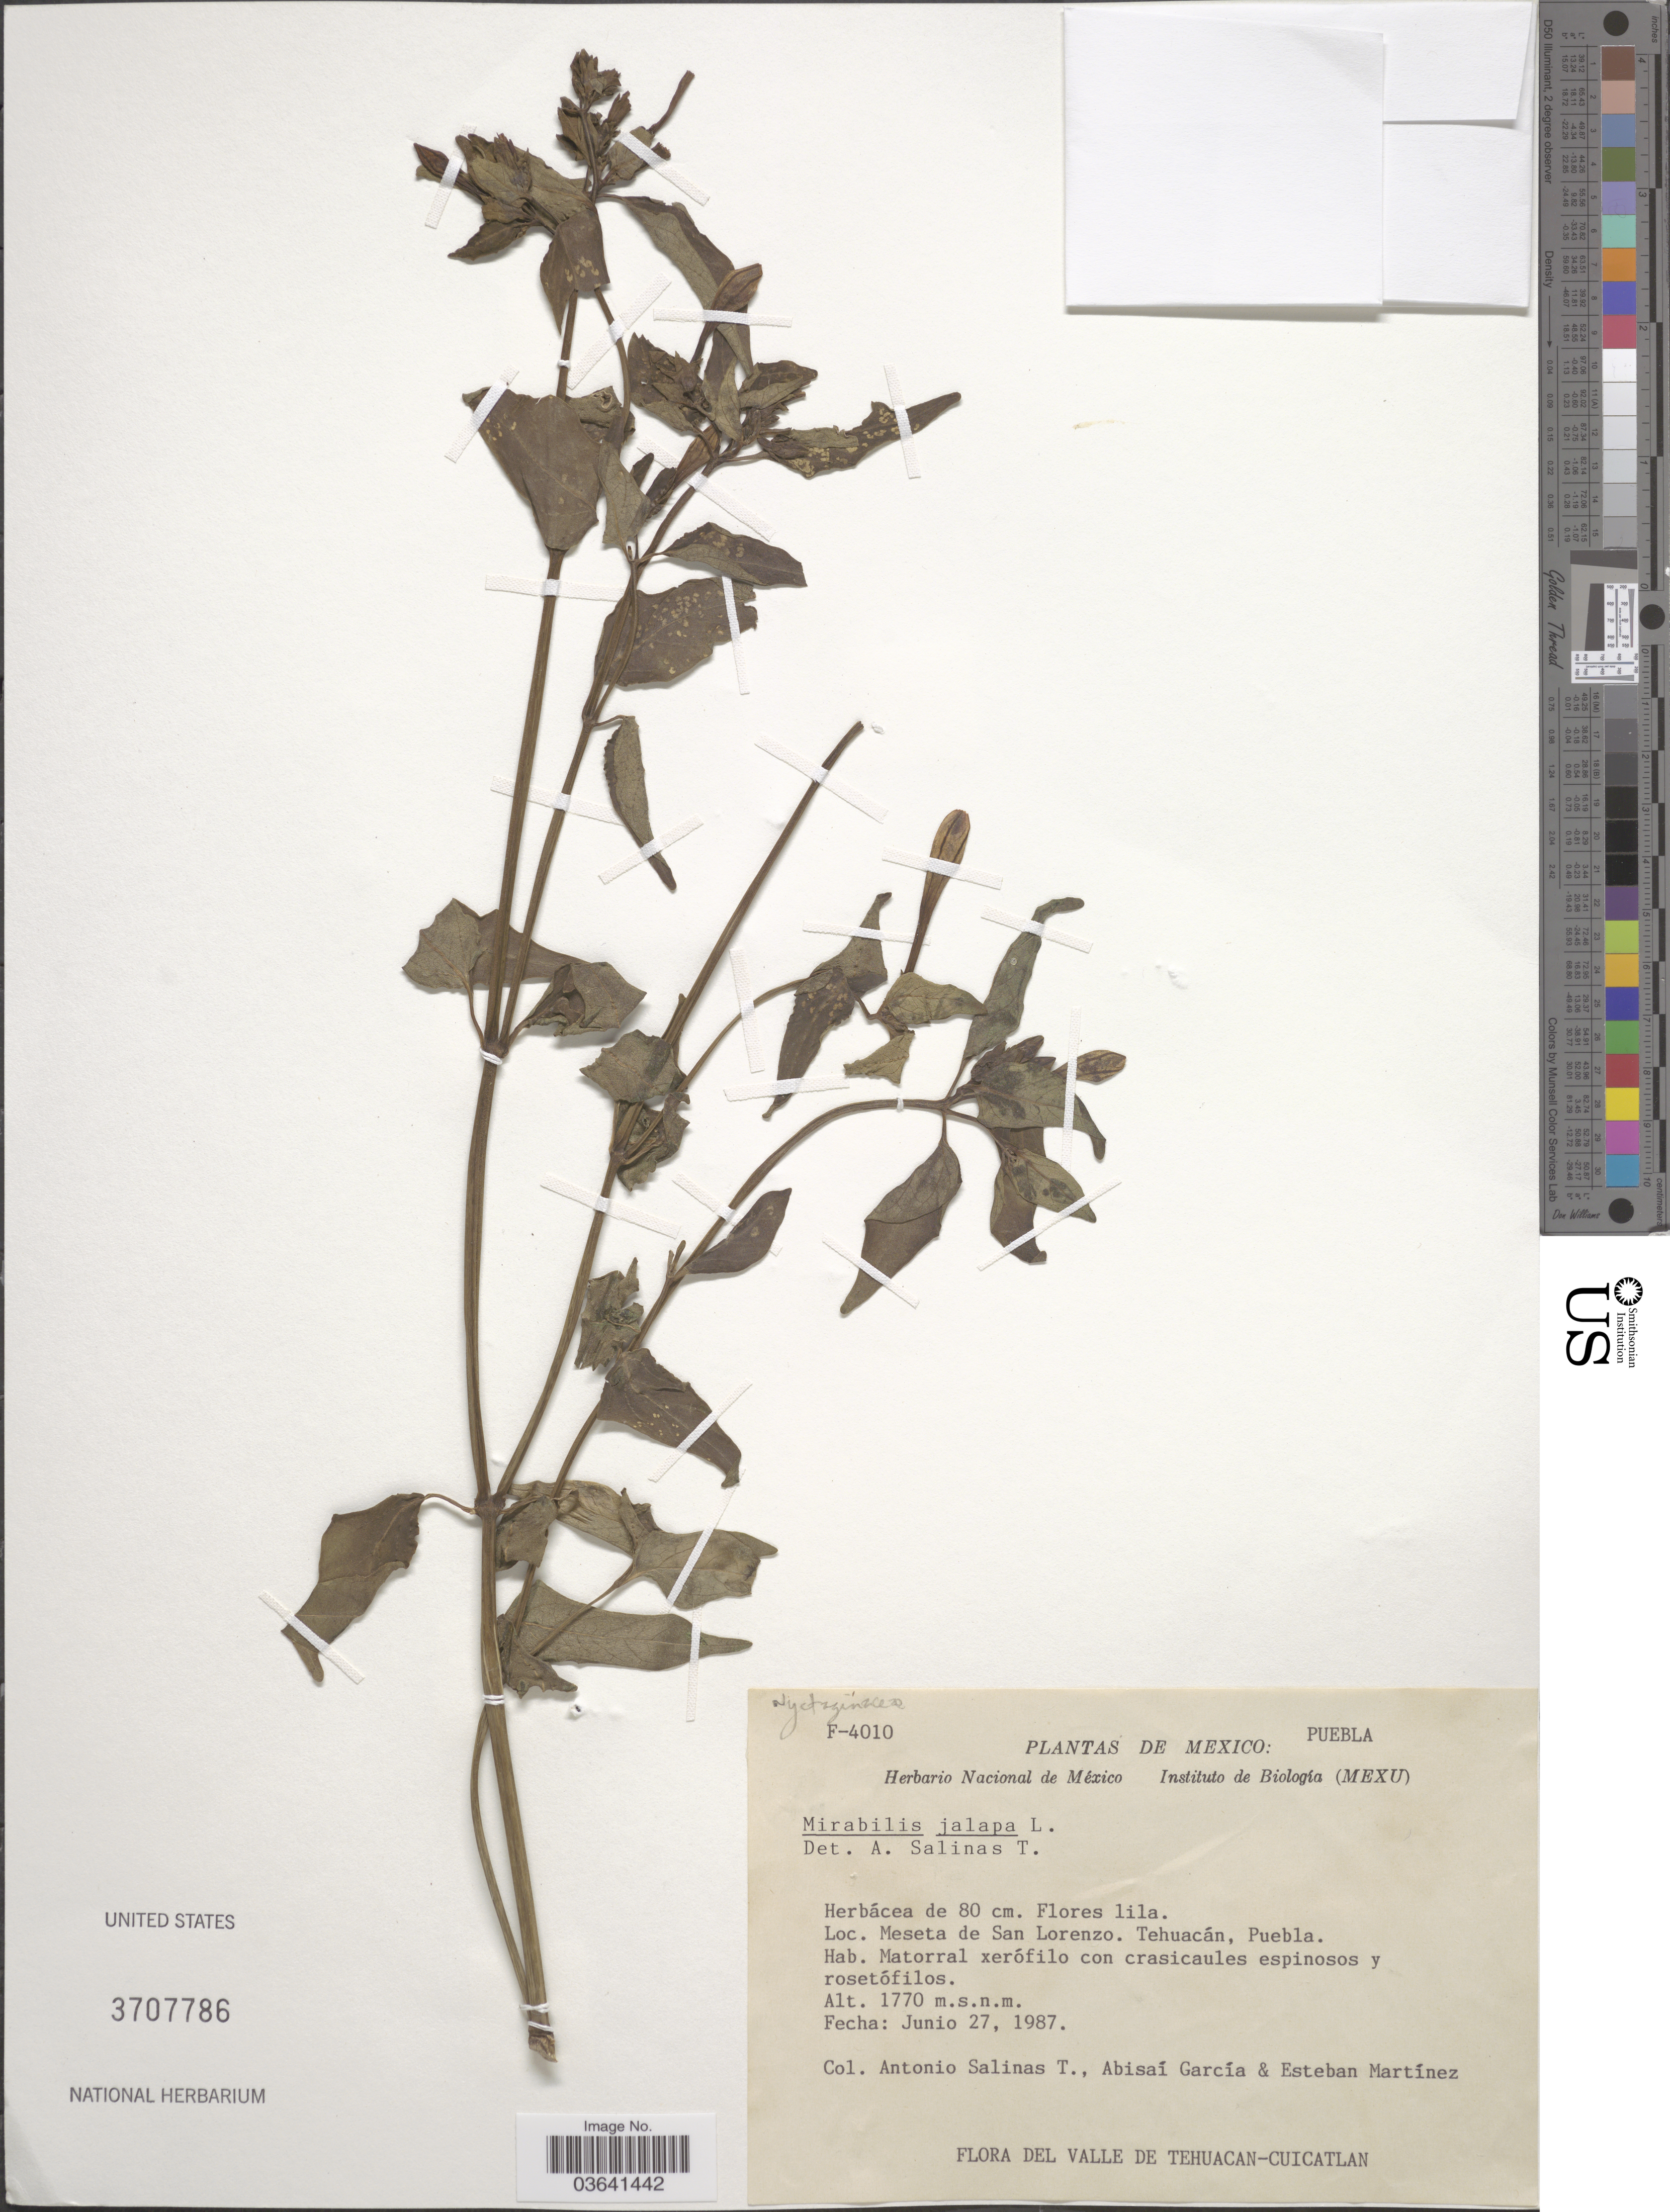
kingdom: Plantae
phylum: Tracheophyta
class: Magnoliopsida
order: Caryophyllales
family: Nyctaginaceae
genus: Mirabilis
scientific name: Mirabilis jalapa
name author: L.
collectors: A. Salinas T., B. Garcia & E. Martínez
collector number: F-4010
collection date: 1987-06-20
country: Mexico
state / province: Puebla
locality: Meseta de San Lorenzo. Tehuacán.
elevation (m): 1770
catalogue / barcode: US 3707786